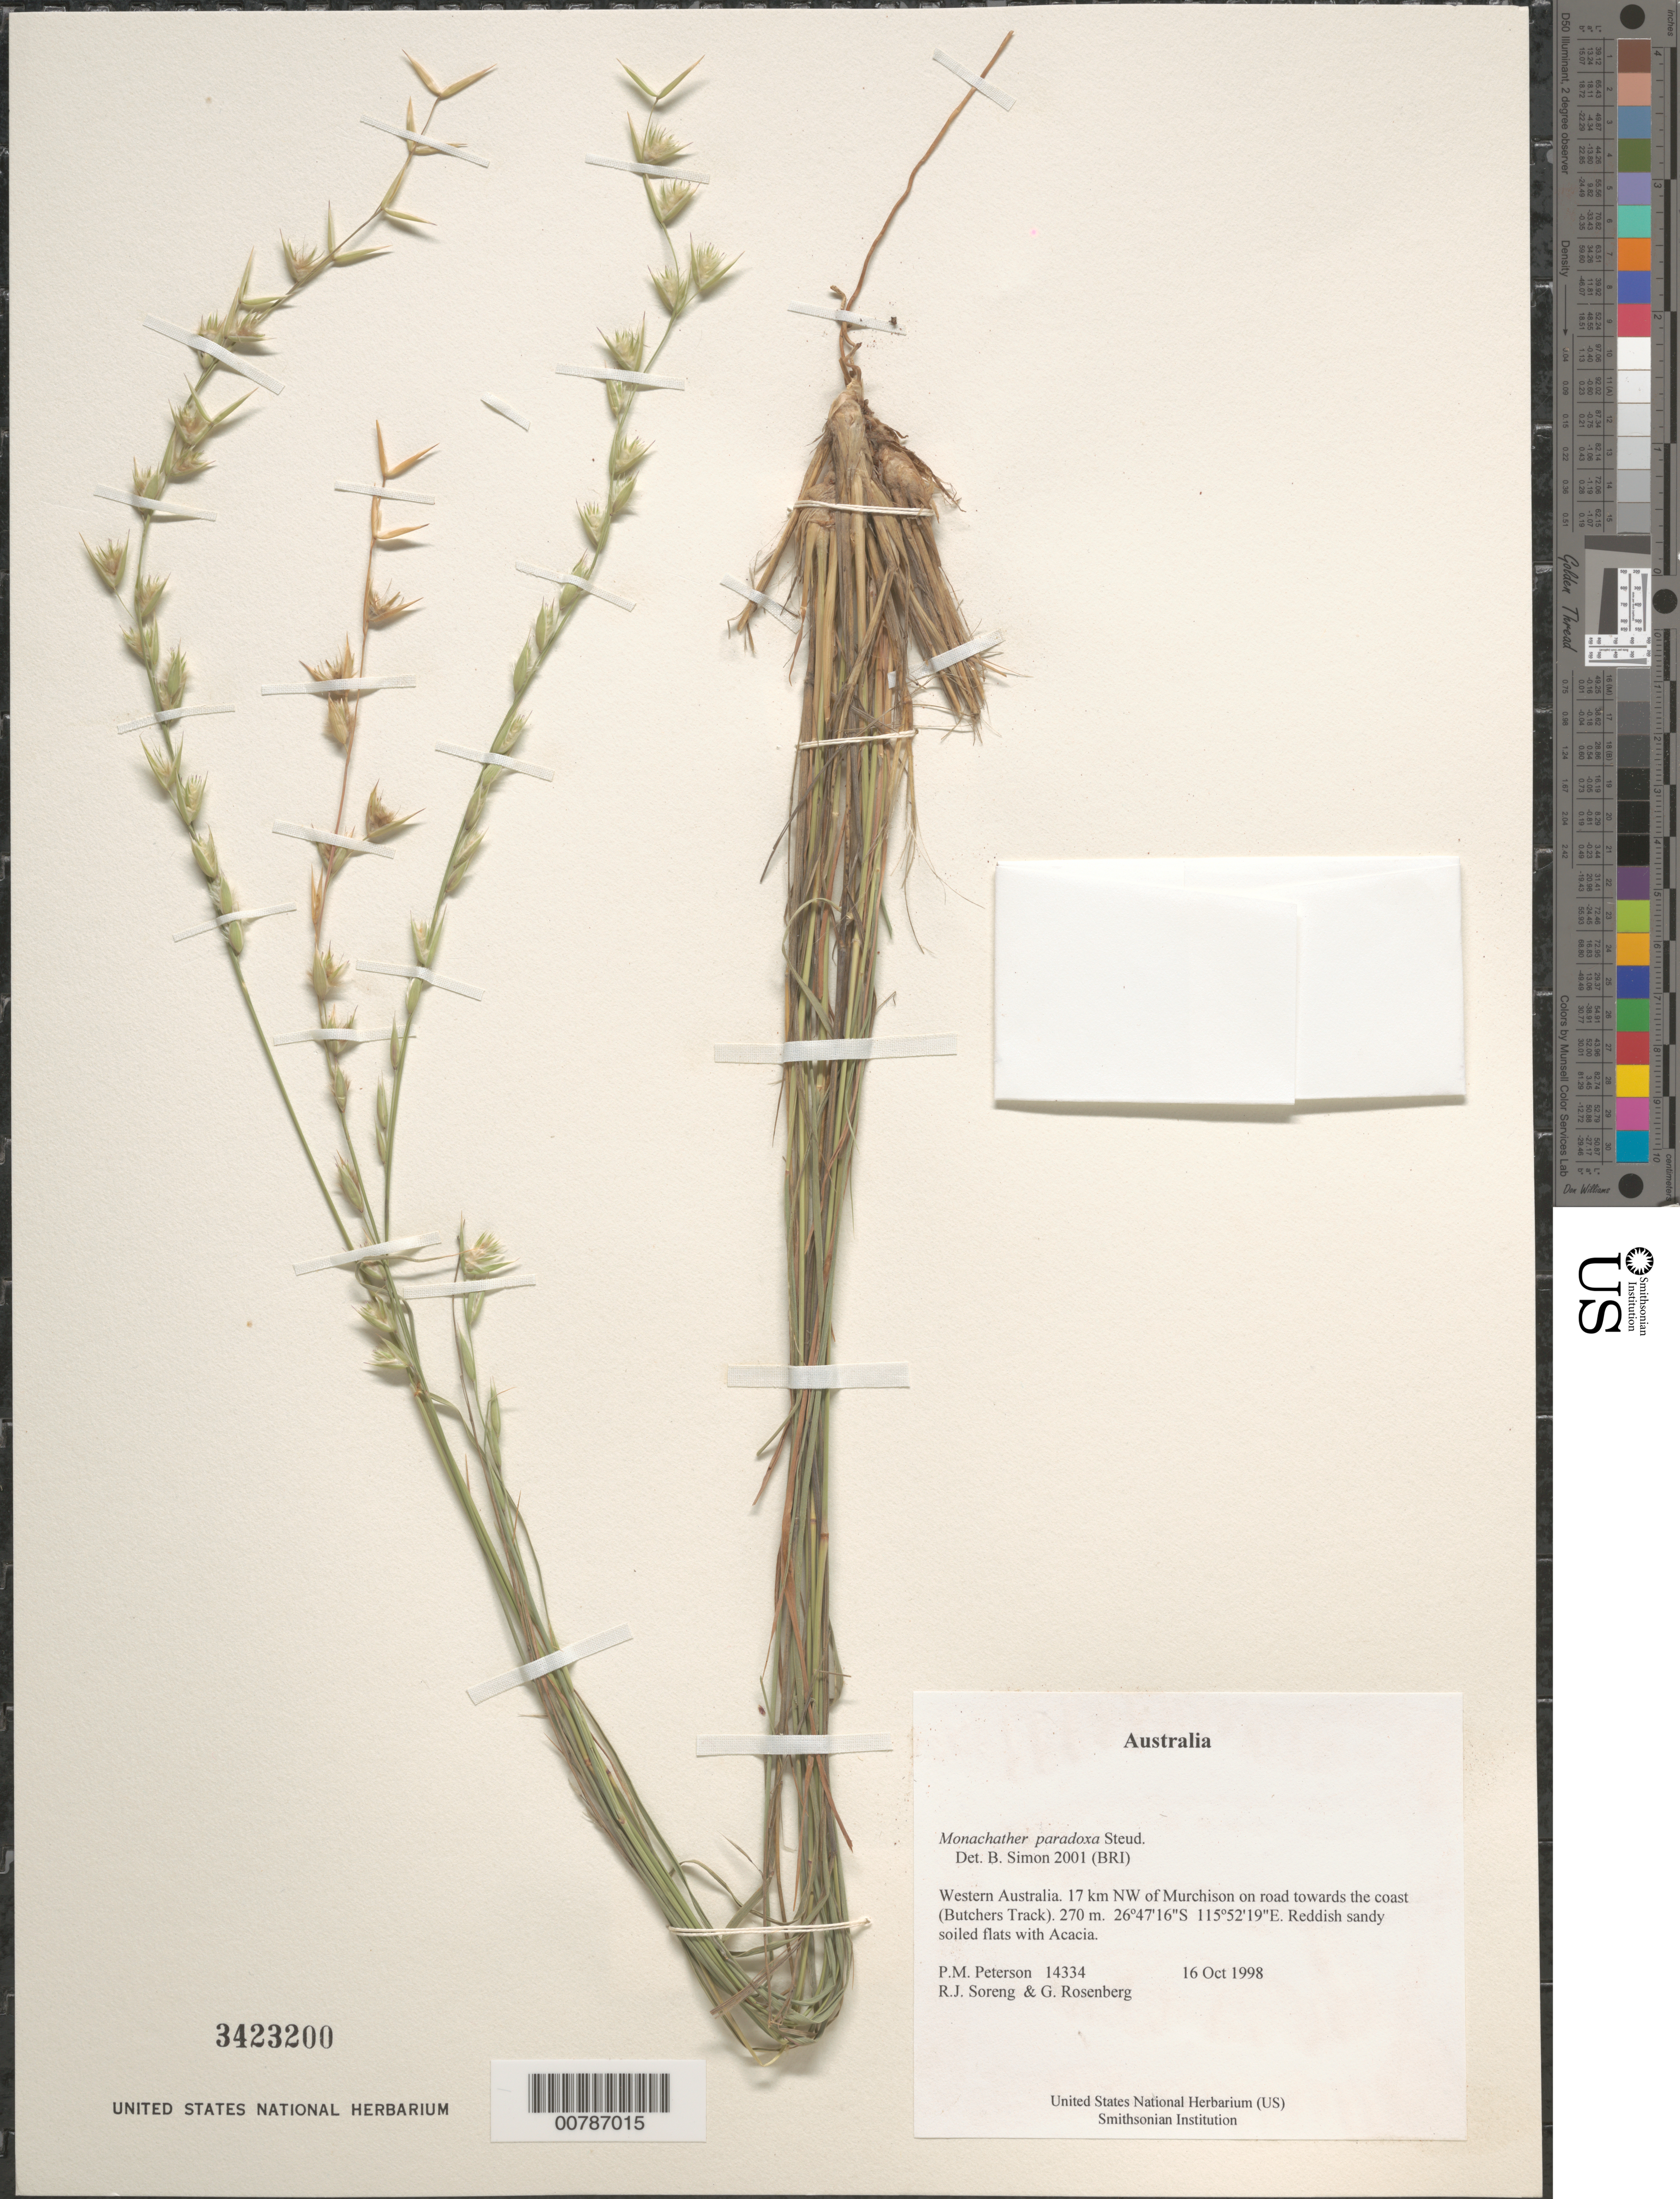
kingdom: Plantae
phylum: Tracheophyta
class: Liliopsida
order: Poales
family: Poaceae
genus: Monachather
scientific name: Monachather paradoxa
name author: Steud.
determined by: Simon, B.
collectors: P. M. Peterson, R. J. Soreng & G. Rosenberg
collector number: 14334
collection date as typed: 16 Oct 1998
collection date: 1998-10-16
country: Australia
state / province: Western Australia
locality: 17 km NW of Murchison on road towards the coast (Butchers Track).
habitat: Reddish sandy soiled flats with Acacia.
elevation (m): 270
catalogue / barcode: US 3423200